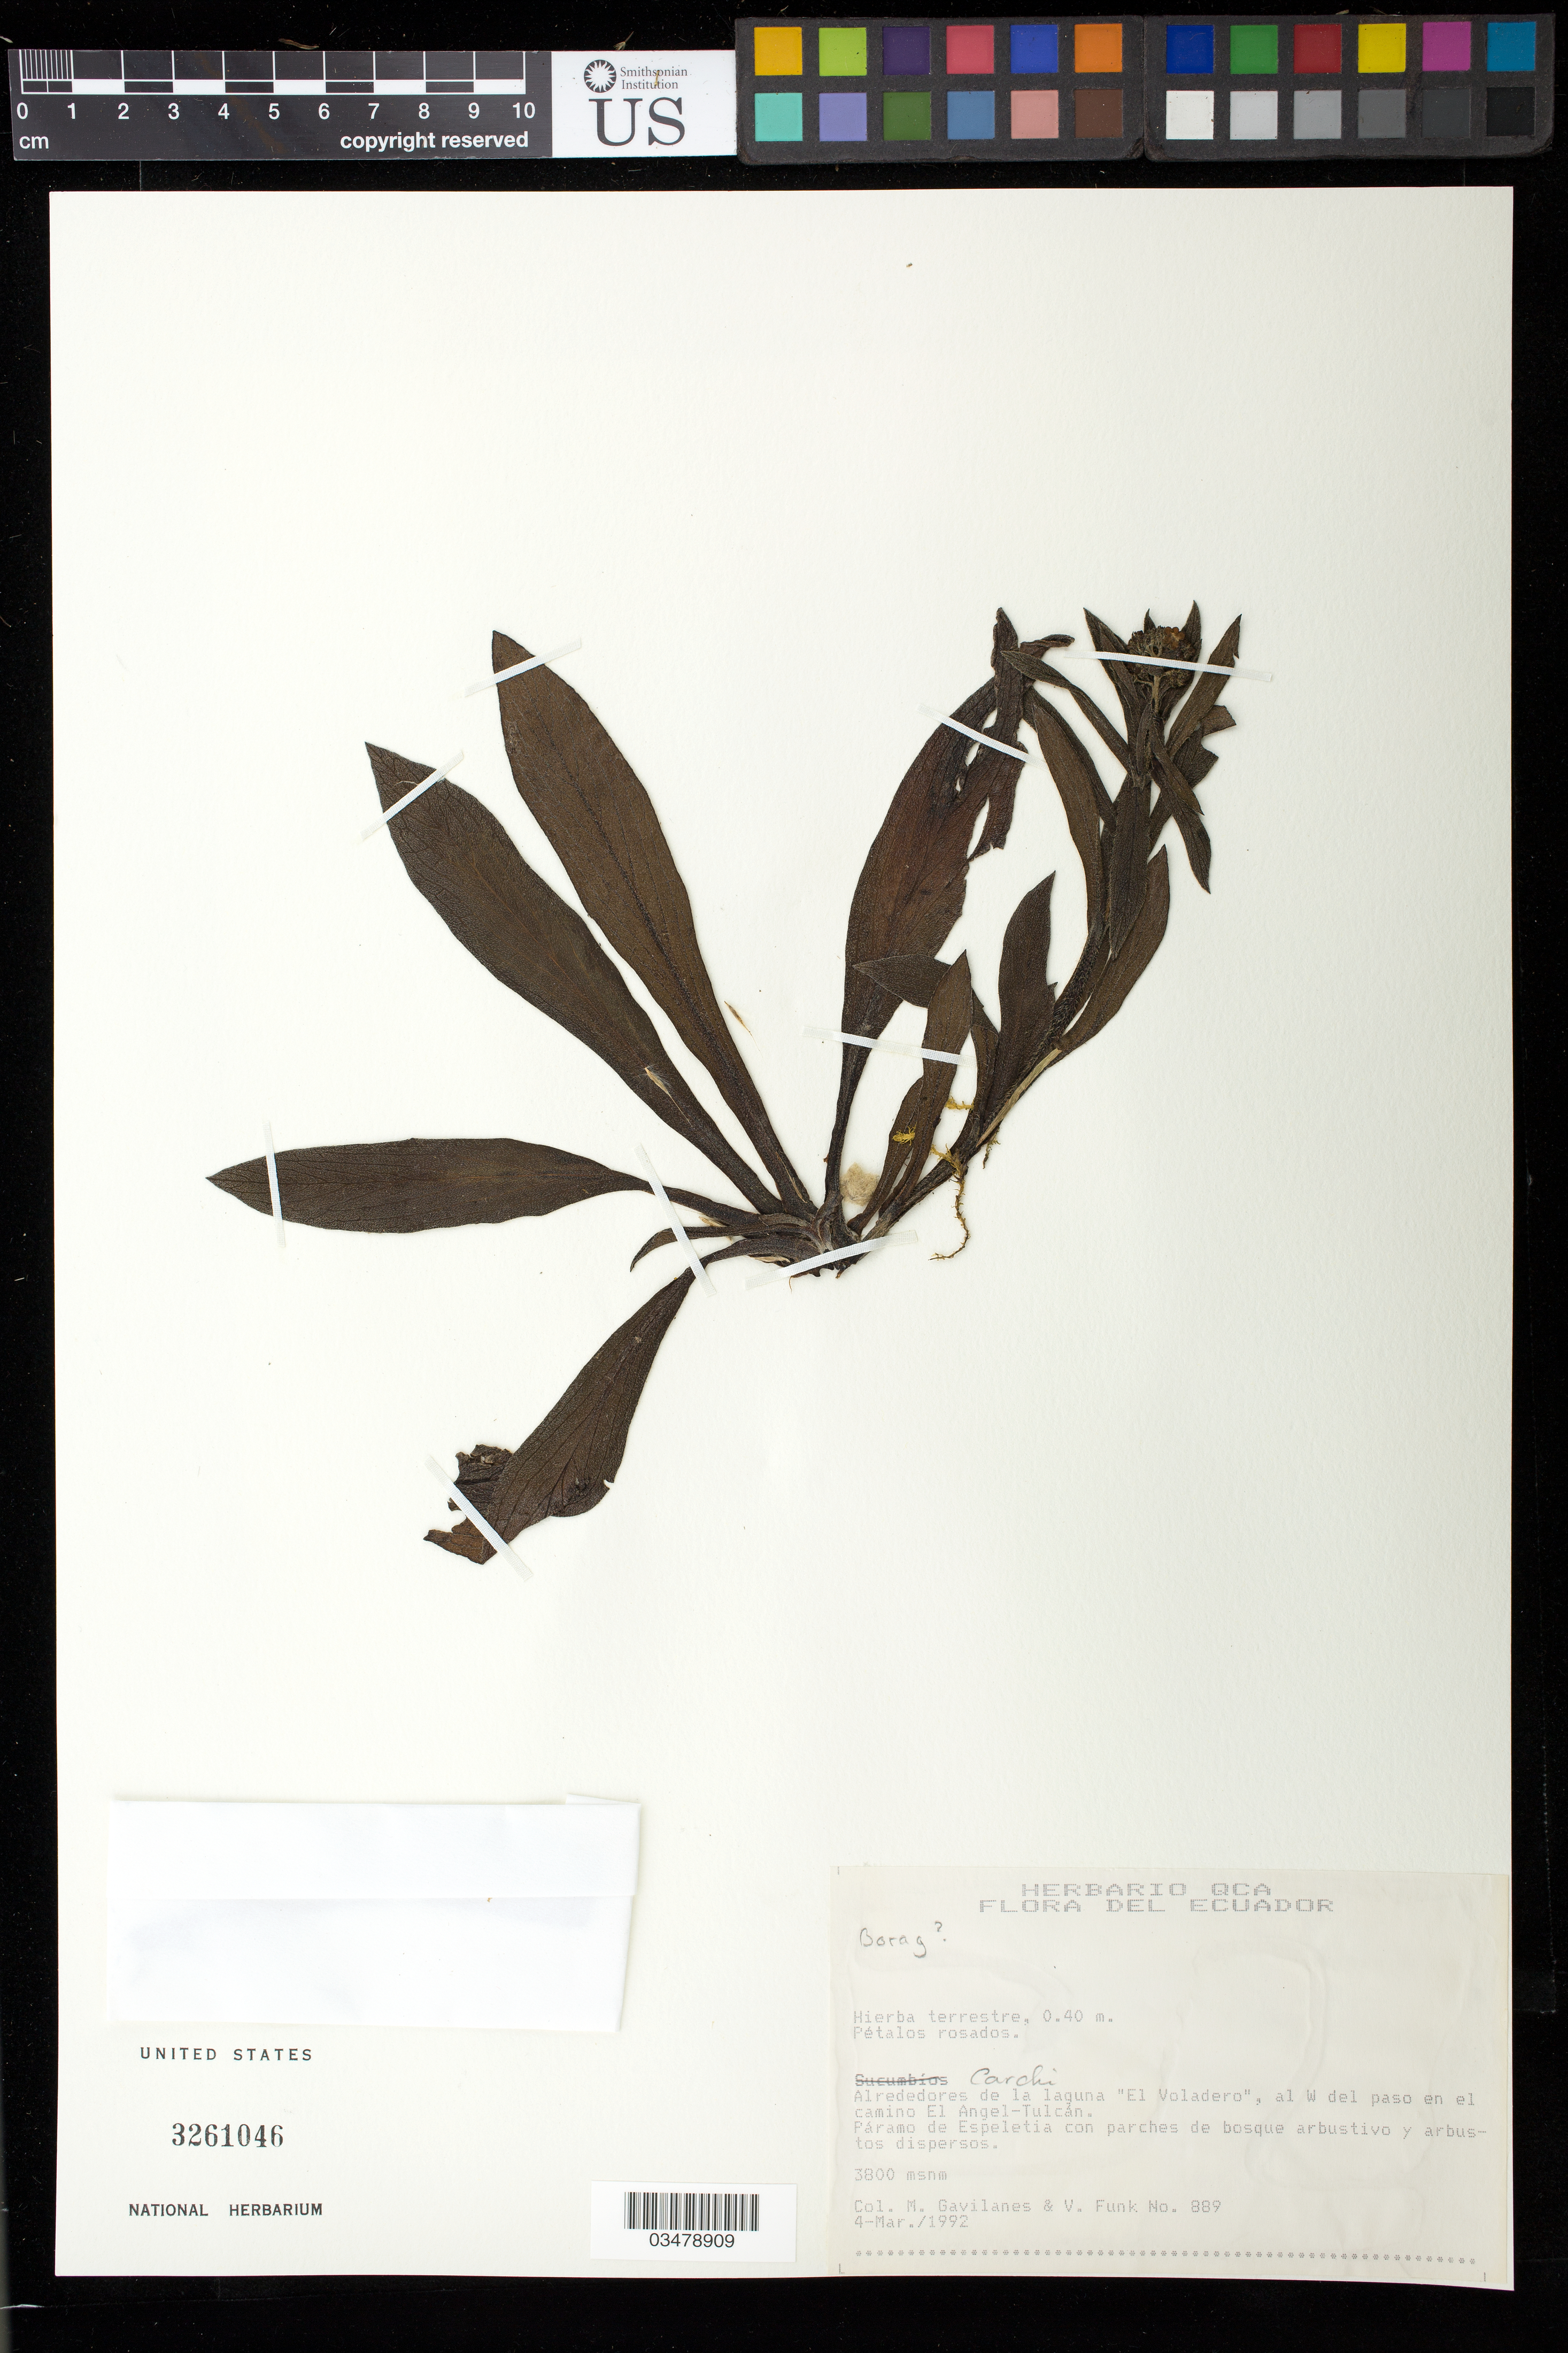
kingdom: Plantae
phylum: Tracheophyta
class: Magnoliopsida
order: Boraginales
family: Boraginaceae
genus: Moritzia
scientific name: Moritzia lindenii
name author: (DC.) Benth.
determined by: Strong, Mark T., (BOT), Smithsonian Institution - National Museum of Natural History (UNITED STATES)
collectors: M. Gavilanes & V. Funk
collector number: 889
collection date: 1992-03-04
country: Ecuador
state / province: Carchi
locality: Carchi. Alrededores de la laguna "El Voladero", al W del paso en el camino El Angel-Tulcan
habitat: Paramo de Espeletia con parches de bosque arbustivo y arbustos despersos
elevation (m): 3800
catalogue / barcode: US 3261046